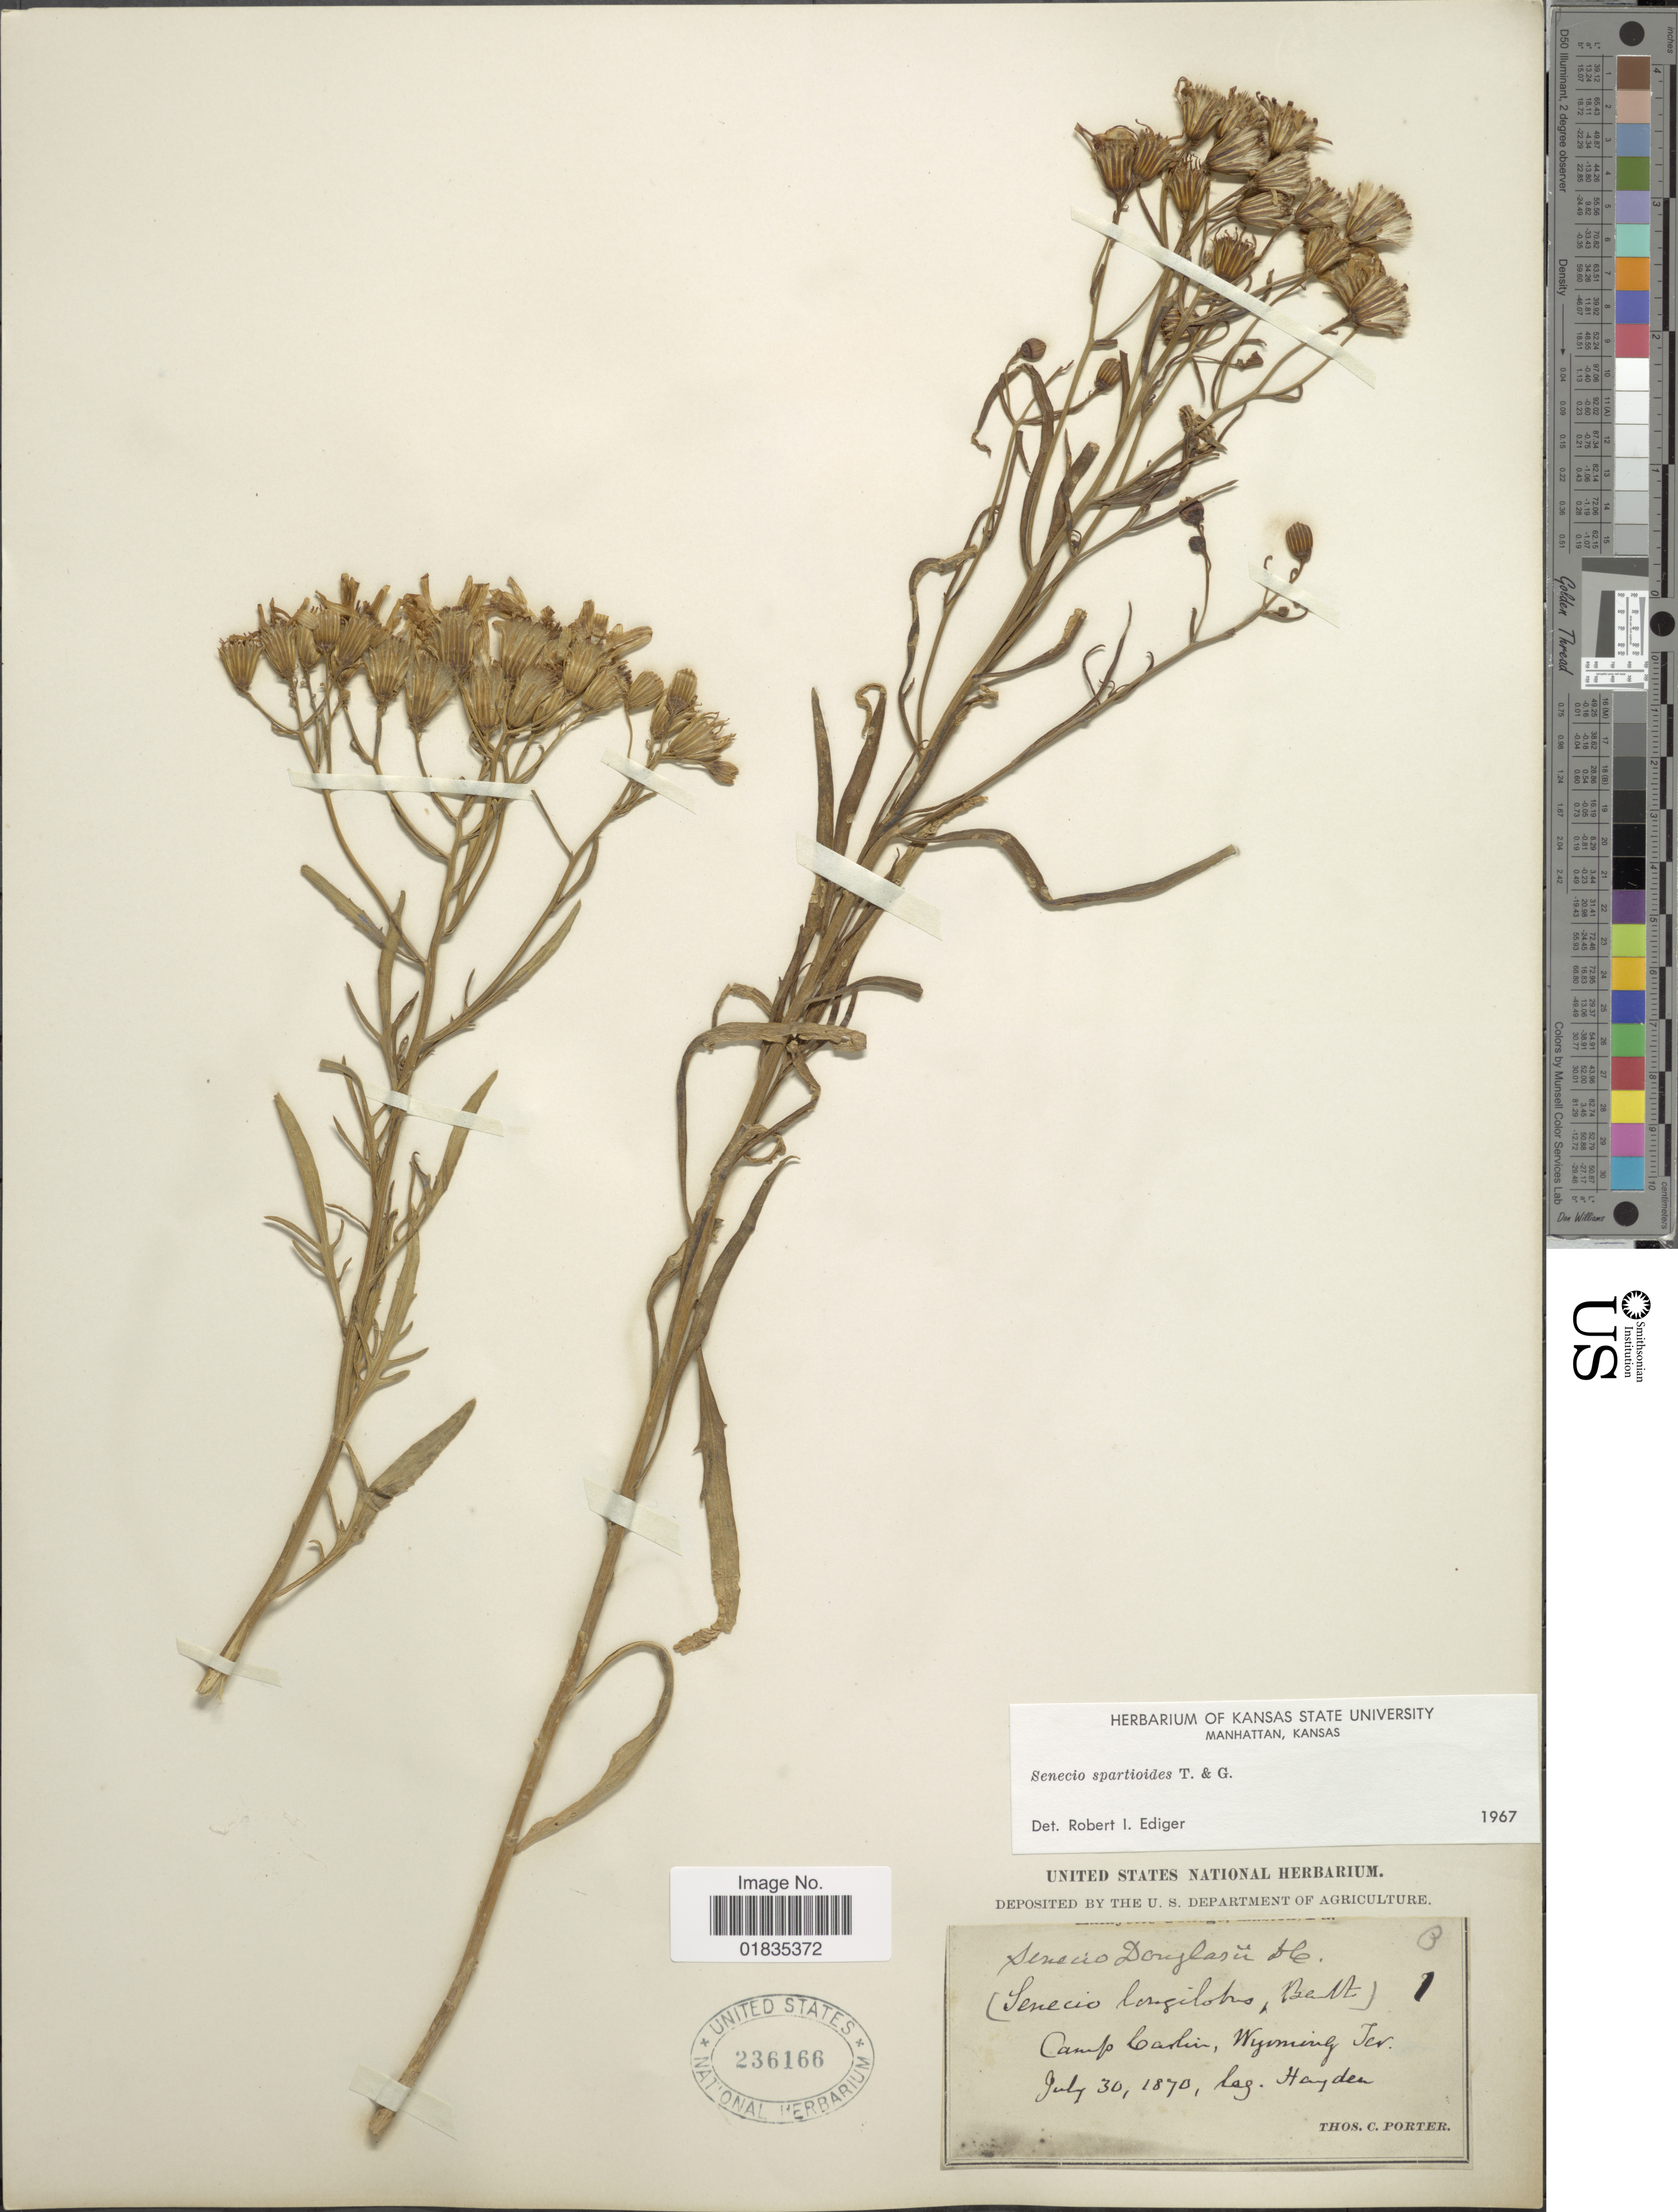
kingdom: Plantae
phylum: Tracheophyta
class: Magnoliopsida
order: Asterales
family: Asteraceae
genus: Senecio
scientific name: Senecio spartioides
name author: Torr. & A. Gray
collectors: -- Hayden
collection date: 1870-07-30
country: United States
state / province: Wyoming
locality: Camp Carlin.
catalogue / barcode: US 236166